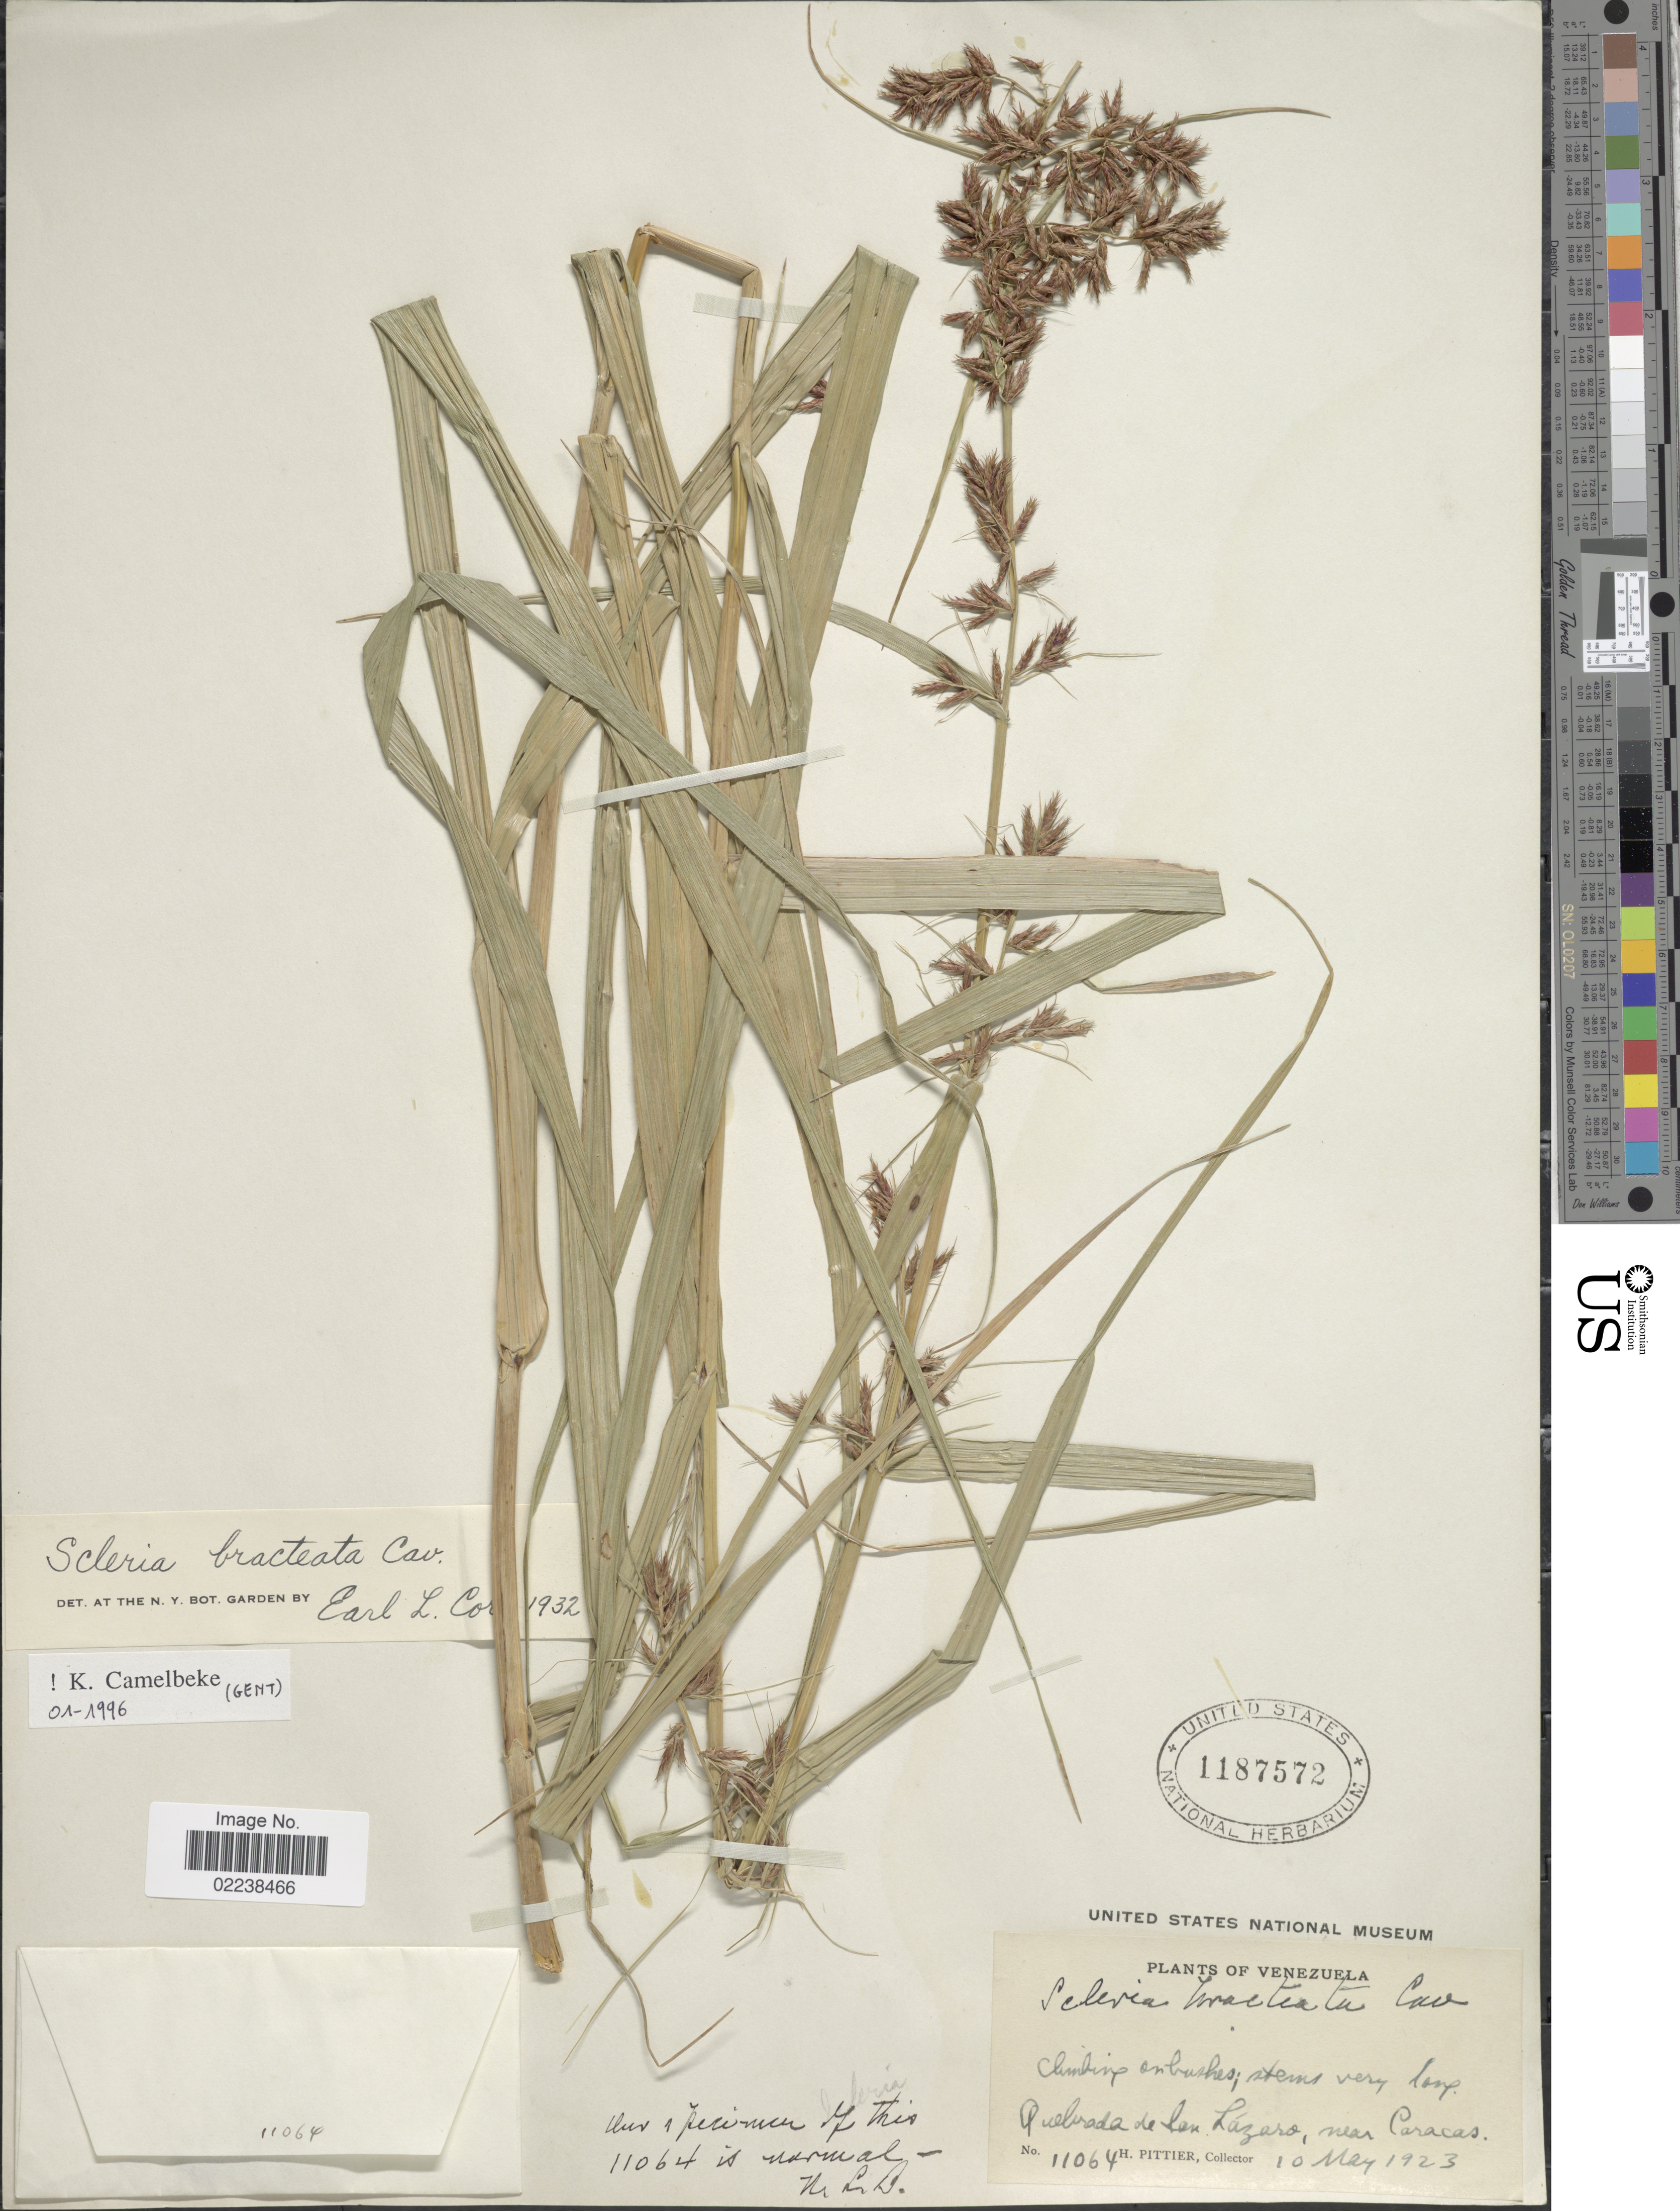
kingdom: Plantae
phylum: Tracheophyta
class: Liliopsida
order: Poales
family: Cyperaceae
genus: Scleria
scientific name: Scleria bracteata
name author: Cav.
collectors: H. F. Pittier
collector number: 11064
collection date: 1923-05-10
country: Venezuela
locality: Quebrada de San Lazaro, near Caracas.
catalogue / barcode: US 1187572